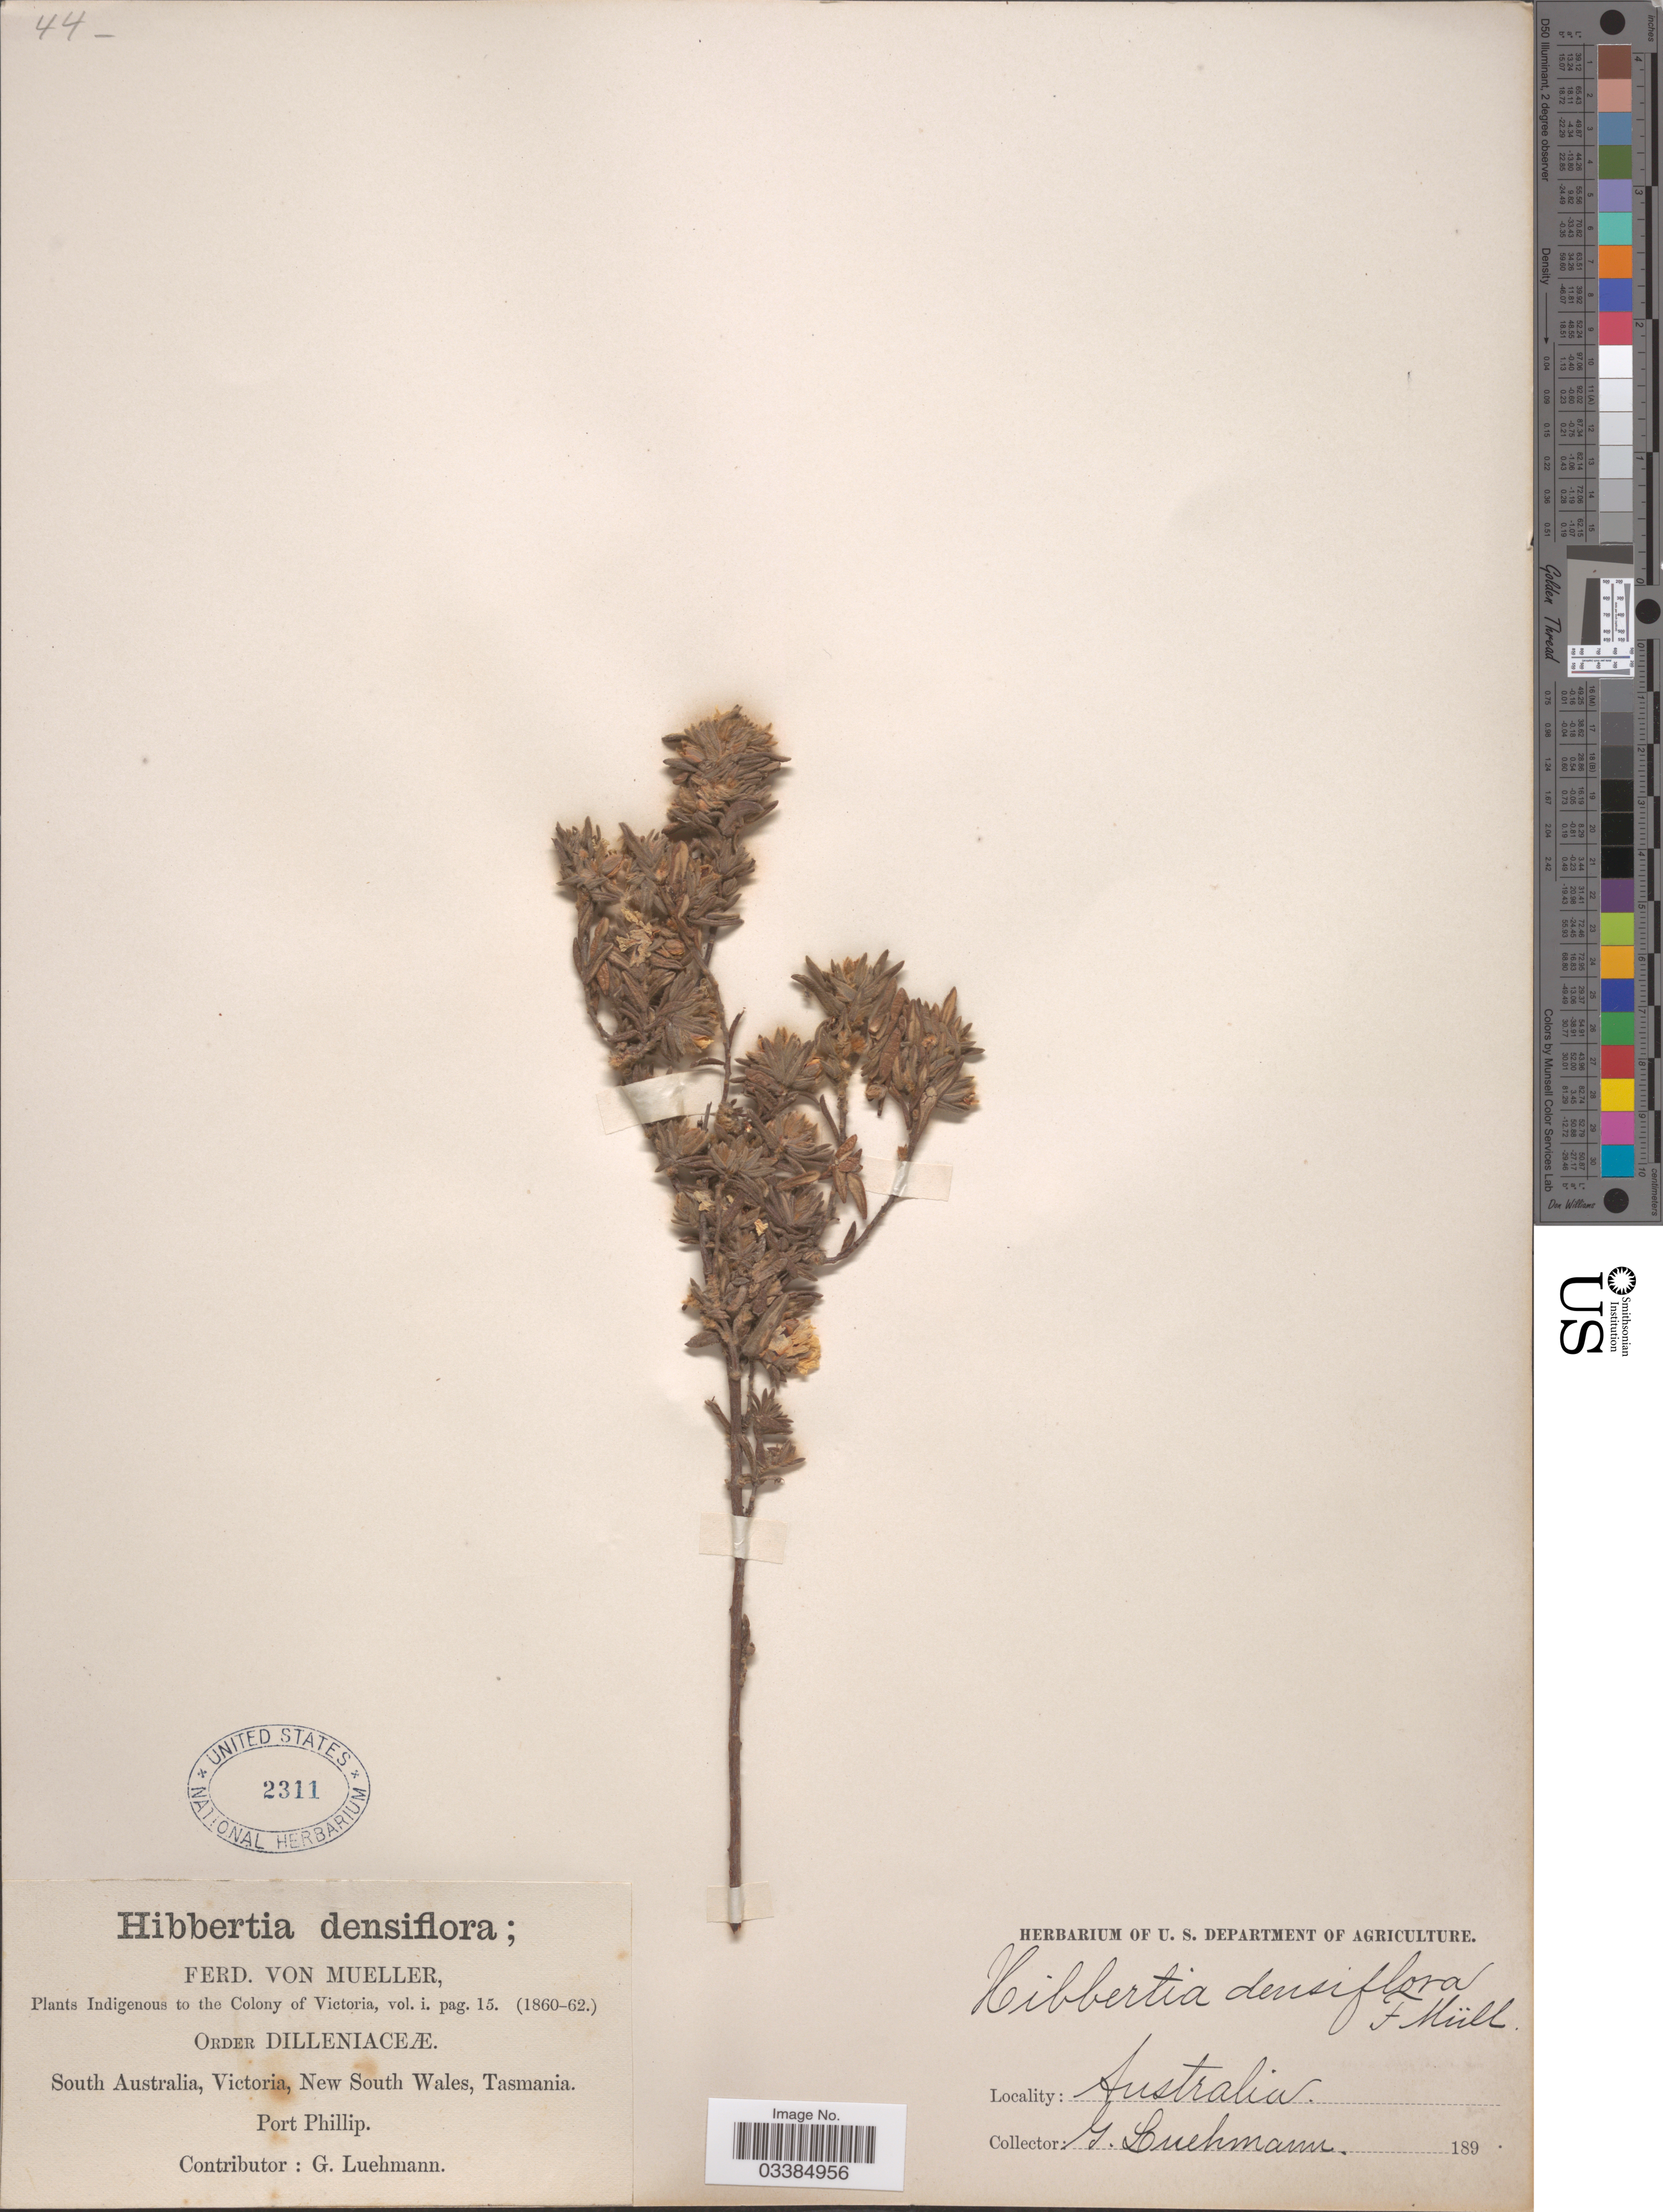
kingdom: Plantae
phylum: Tracheophyta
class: Magnoliopsida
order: Dilleniales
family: Dilleniaceae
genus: Hibbertia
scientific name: Hibbertia densiflora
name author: F. Muell.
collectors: G. Luehmann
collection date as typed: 189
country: Australia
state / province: Victoria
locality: South Australia, Victoria, New South Wales, Tasmania. Port Phillip.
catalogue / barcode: US 2311